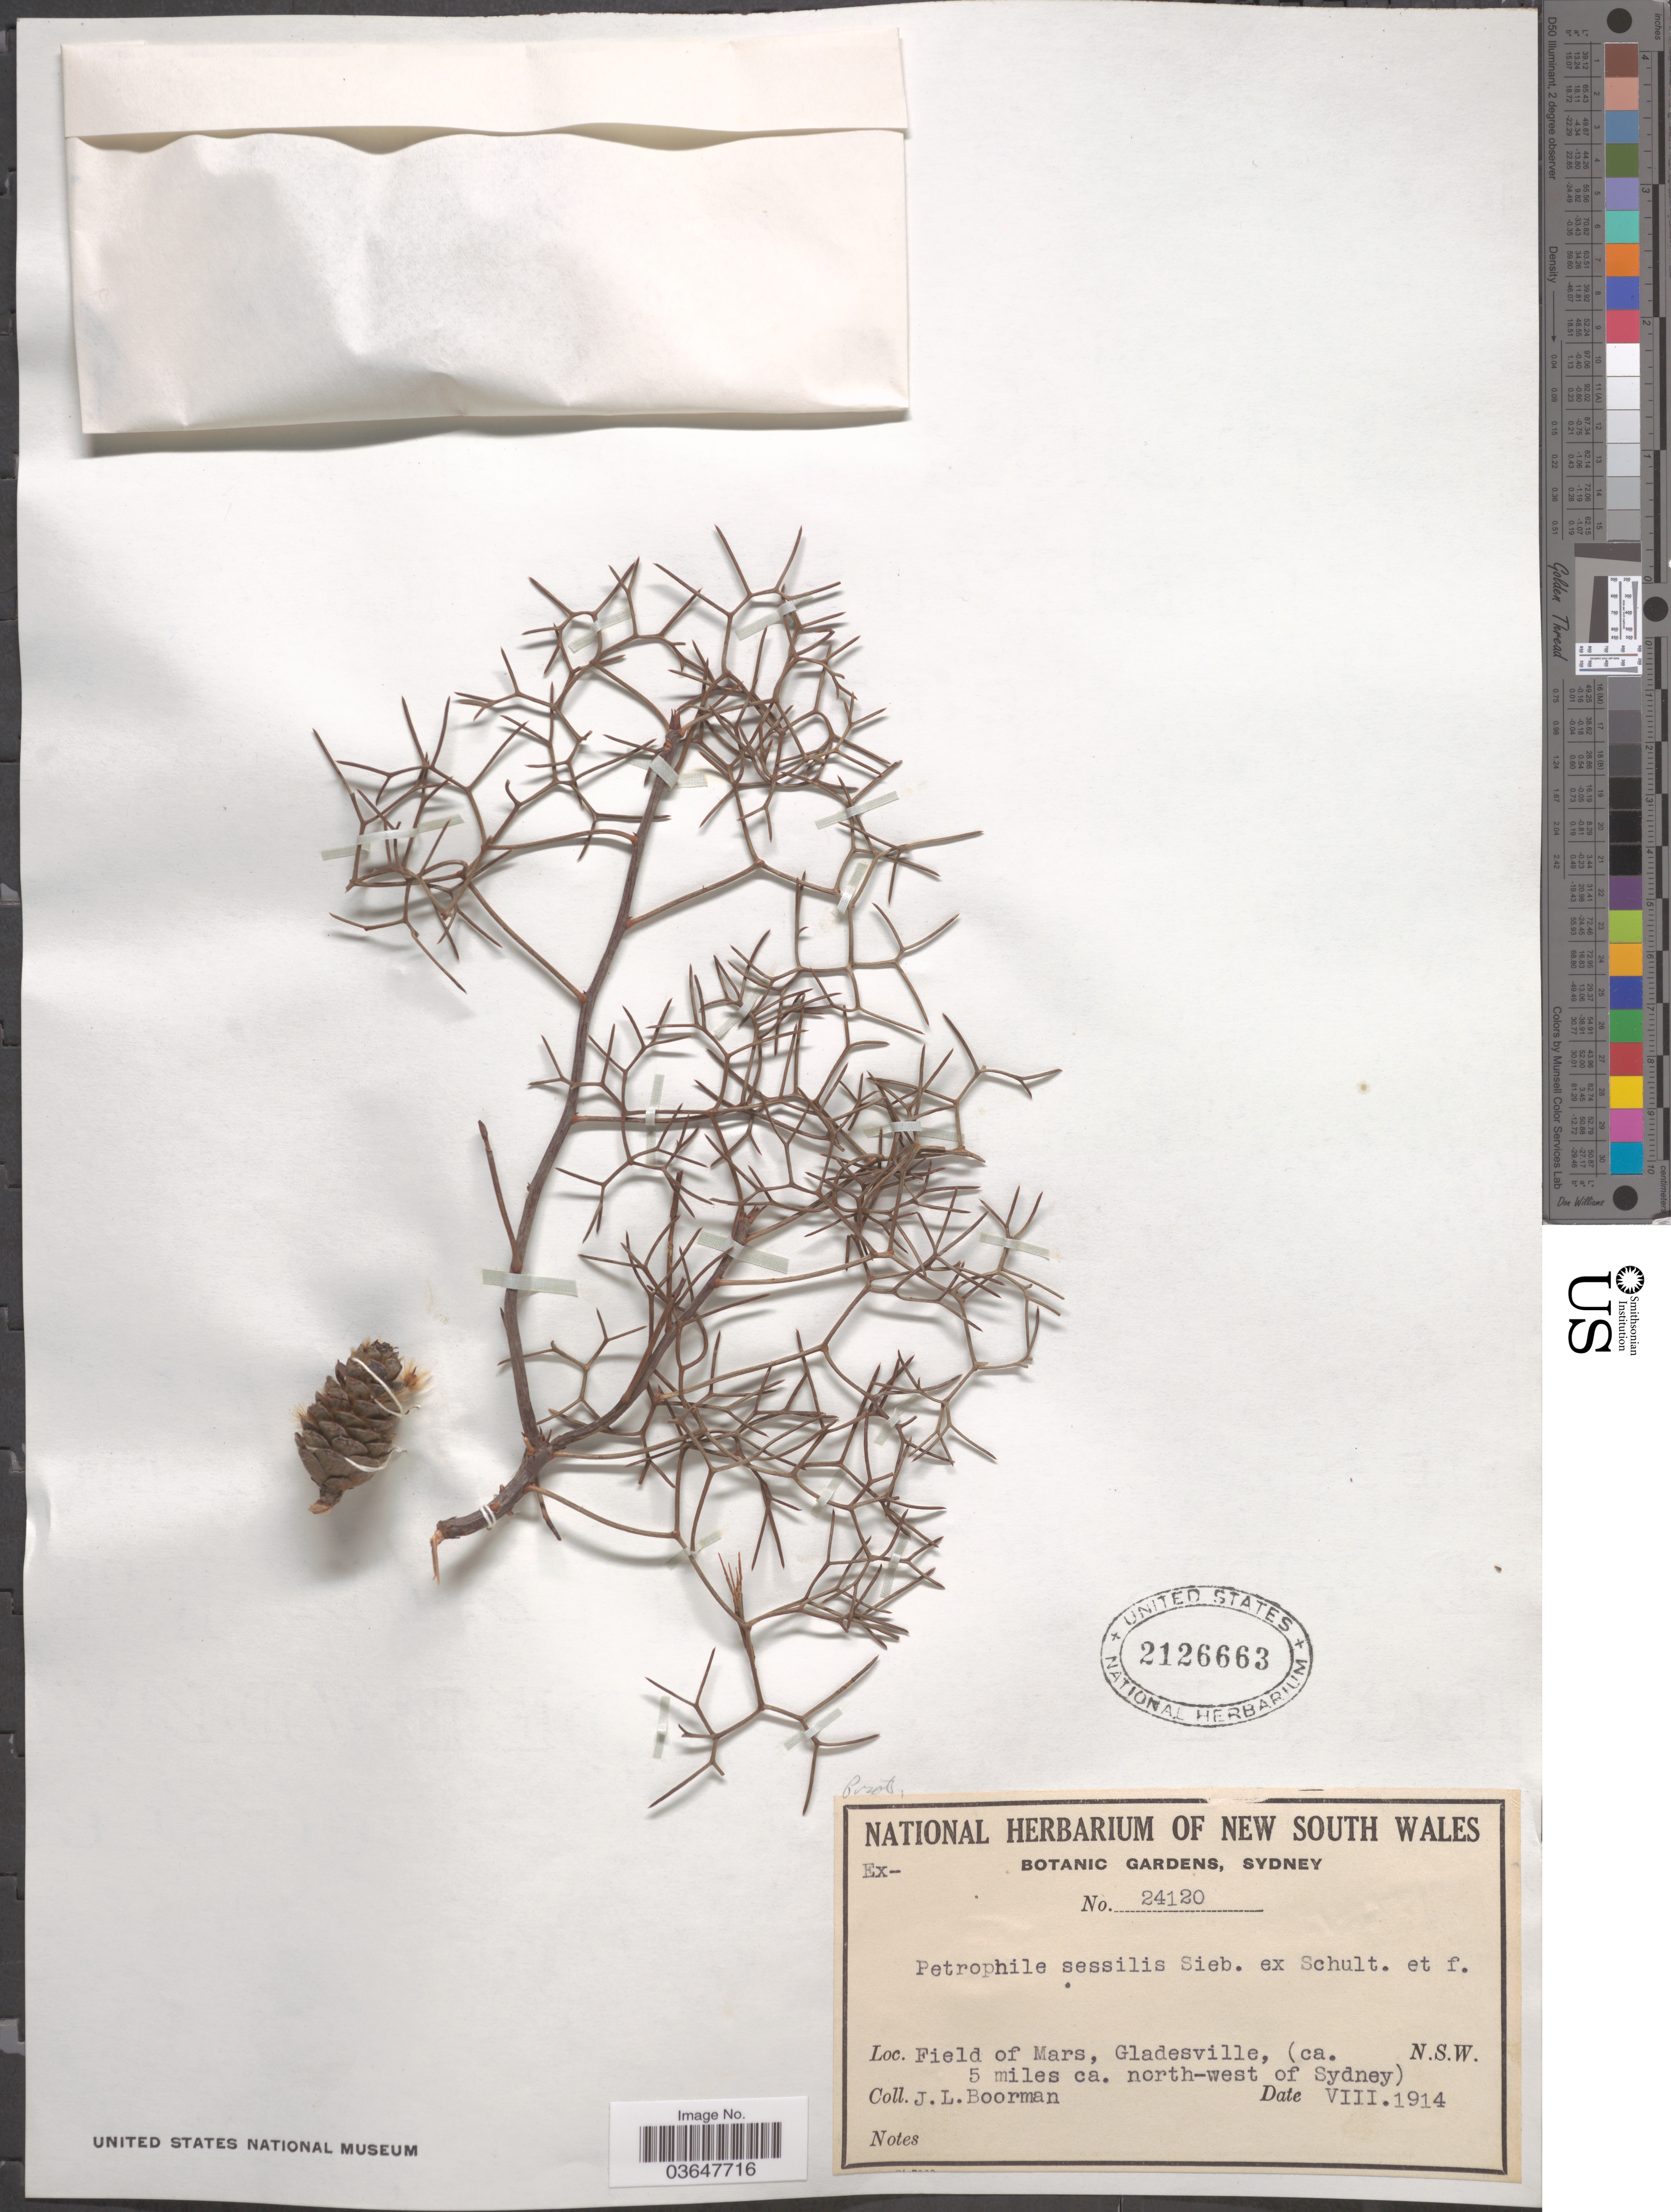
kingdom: Plantae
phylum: Tracheophyta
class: Magnoliopsida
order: Proteales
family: Proteaceae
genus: Petrophile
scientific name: Petrophile sessilis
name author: Sieber ex Schult.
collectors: J. Boorman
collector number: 24120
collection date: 1914-08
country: Australia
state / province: New South Wales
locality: Field of Mars, Gladesville, (ca. 5 miles ca. north-west of Sydney).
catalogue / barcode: US 2126663